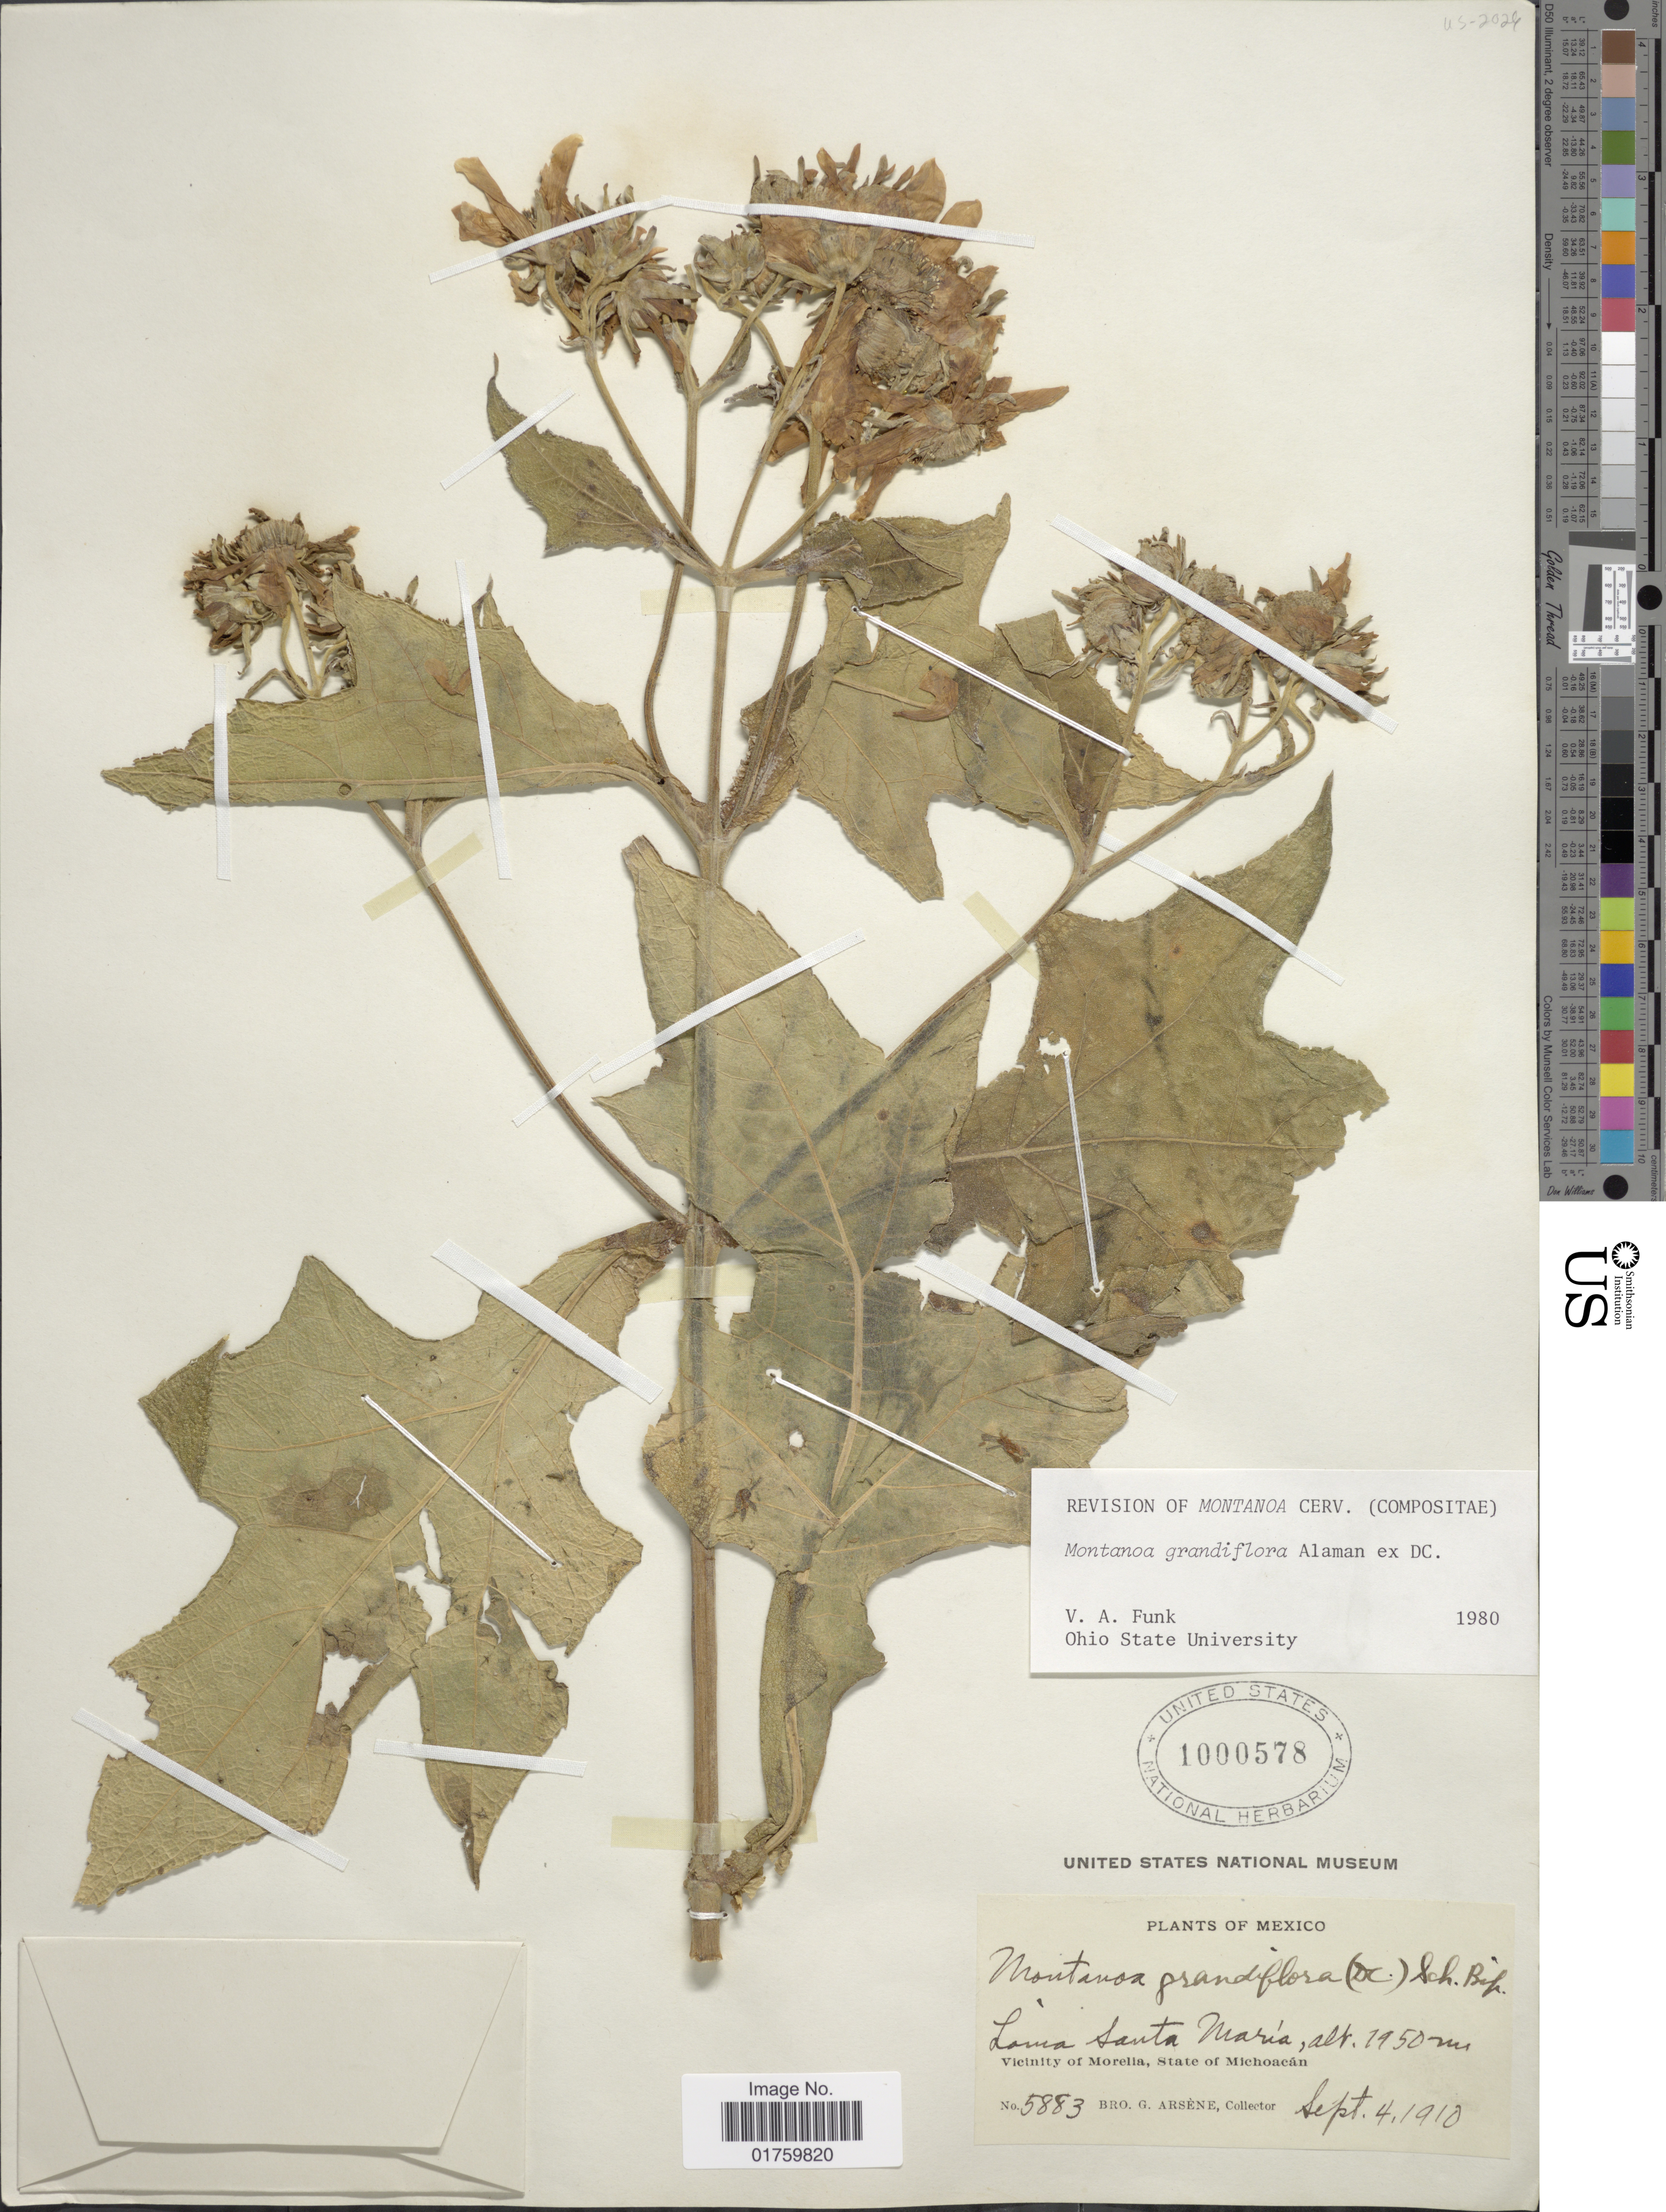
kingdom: Plantae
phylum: Tracheophyta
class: Magnoliopsida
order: Asterales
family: Asteraceae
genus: Montanoa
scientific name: Montanoa grandiflora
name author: Alaman ex DC.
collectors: Bro. G. Arsène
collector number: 5883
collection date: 1910-09-04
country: Mexico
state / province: Michoacán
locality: Loma Sanrta Maria, vicinity of Morelia.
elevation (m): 1950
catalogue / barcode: US 1000578